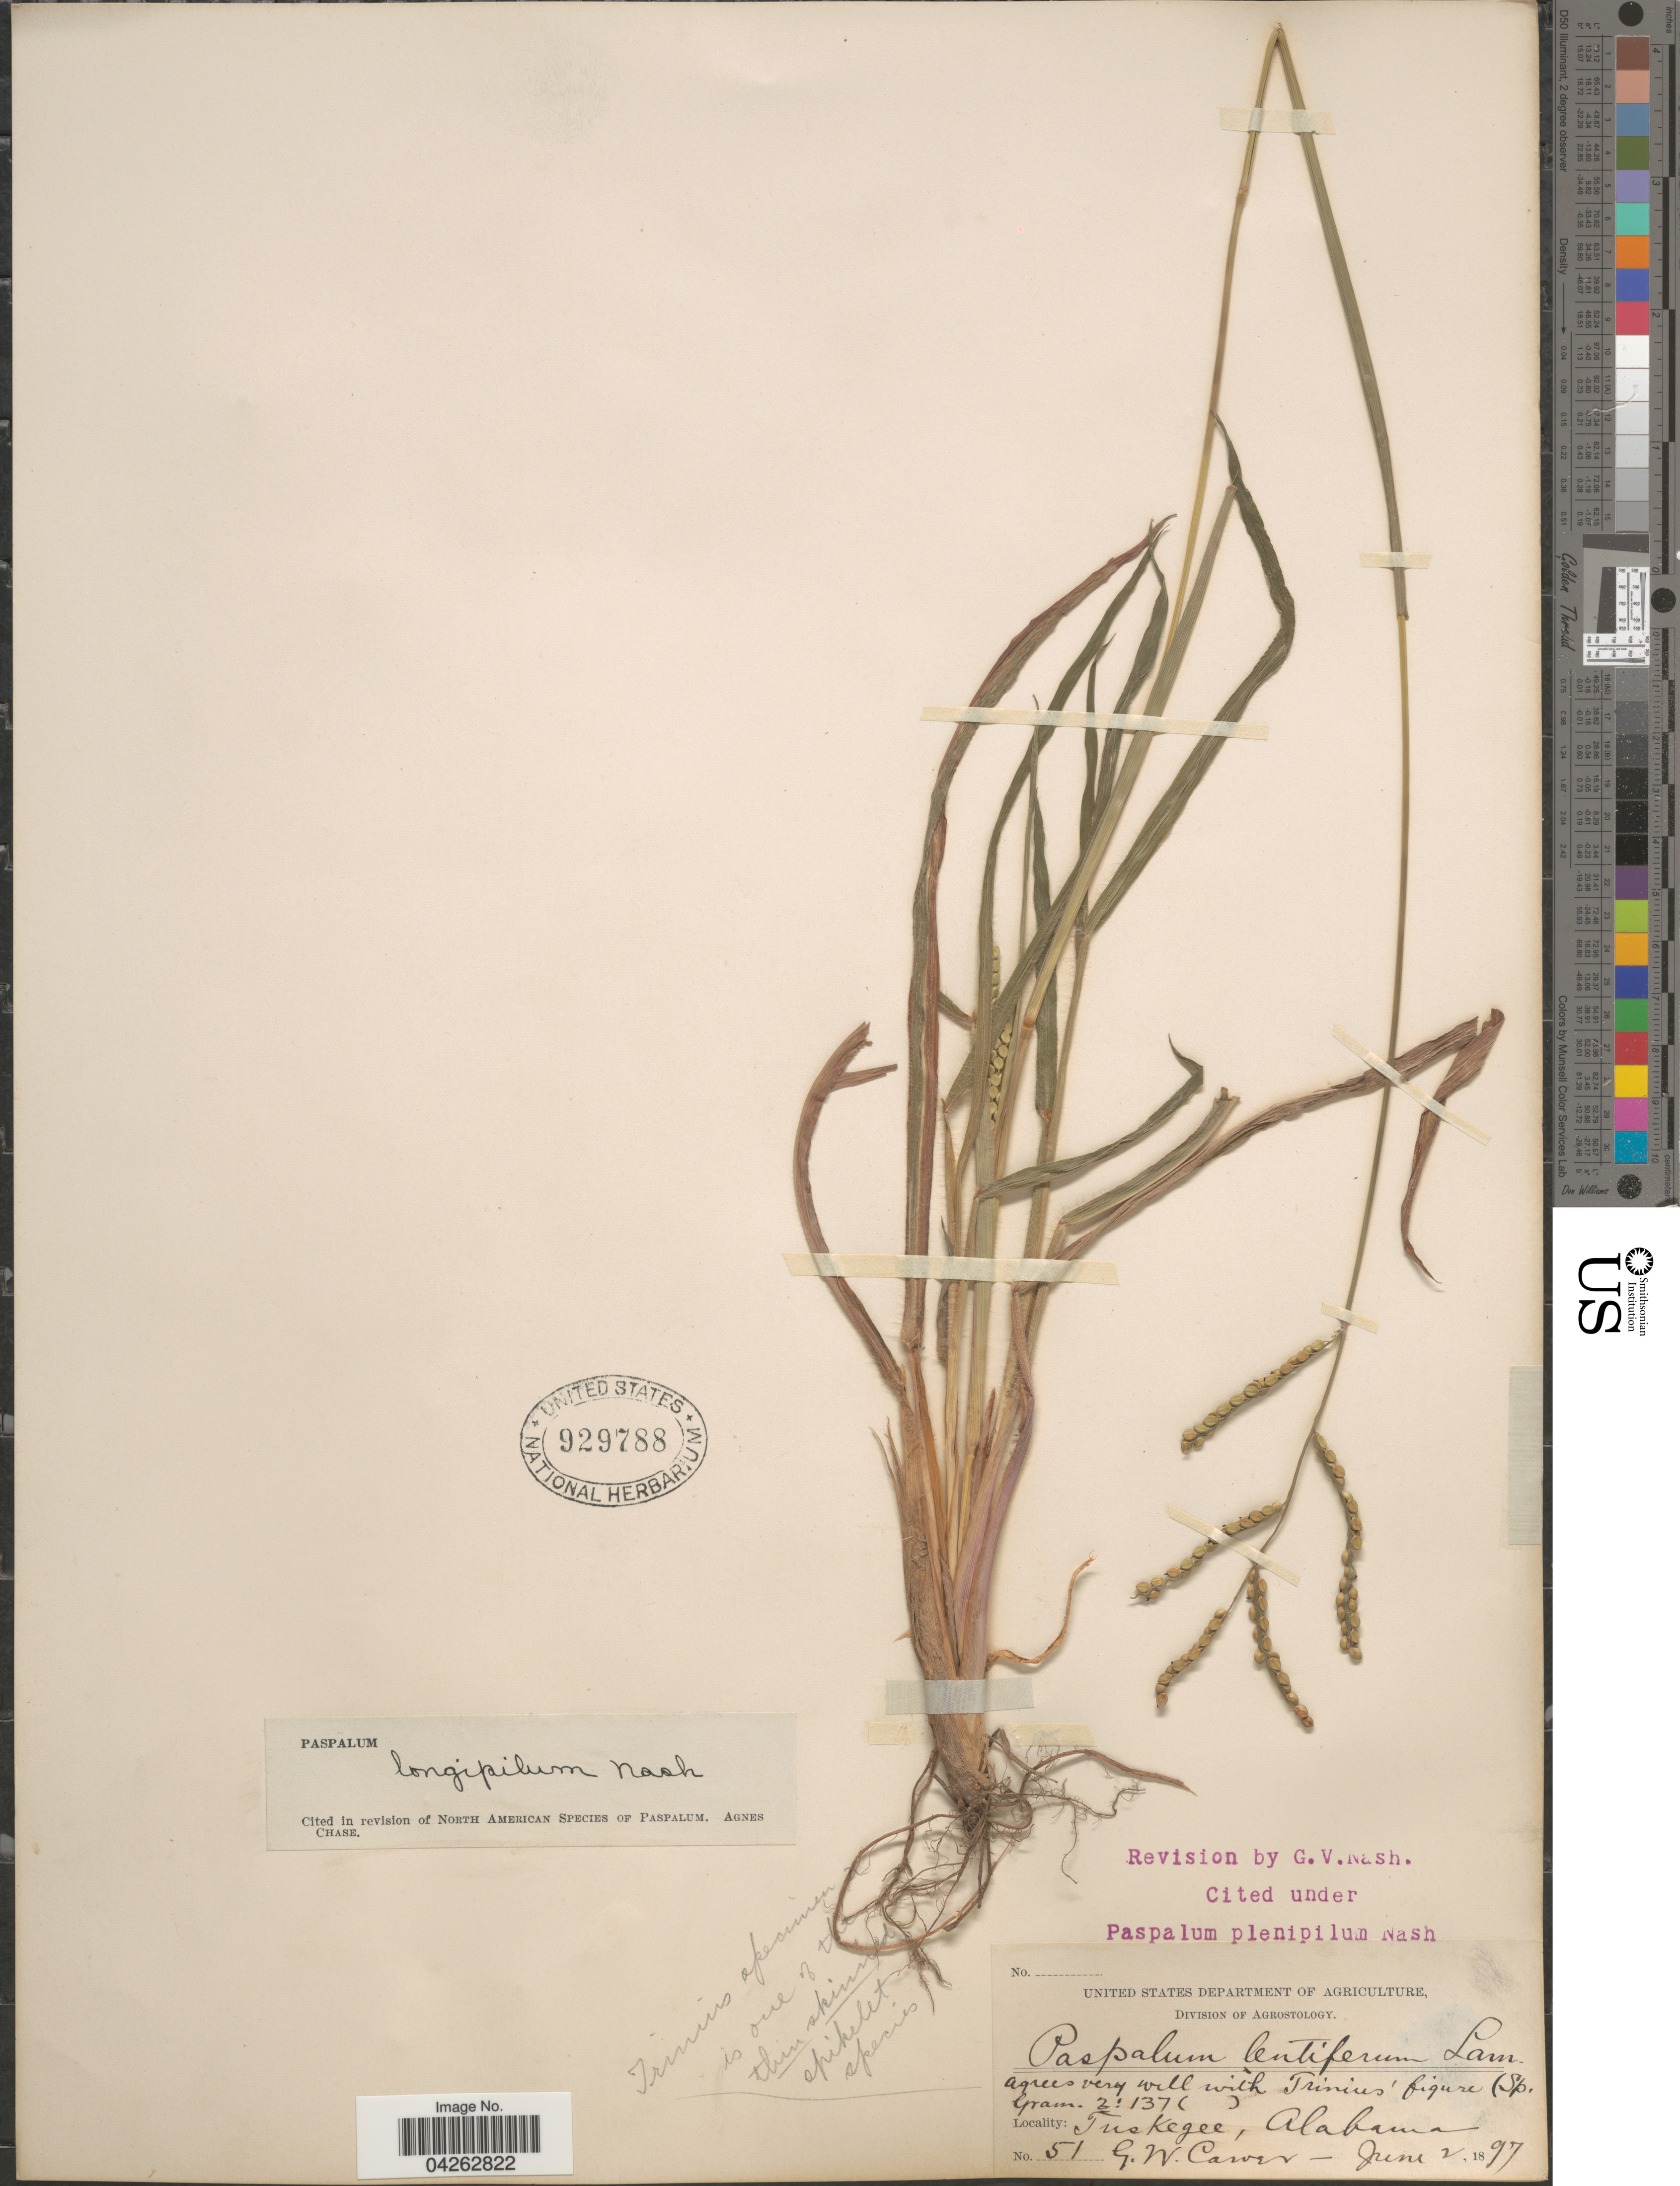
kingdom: Plantae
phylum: Tracheophyta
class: Liliopsida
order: Poales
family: Poaceae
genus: Paspalum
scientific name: Paspalum longipilum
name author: Nash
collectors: G. Carver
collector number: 51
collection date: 1897-06-02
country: United States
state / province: Alabama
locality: Tuskegee.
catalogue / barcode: US 929788